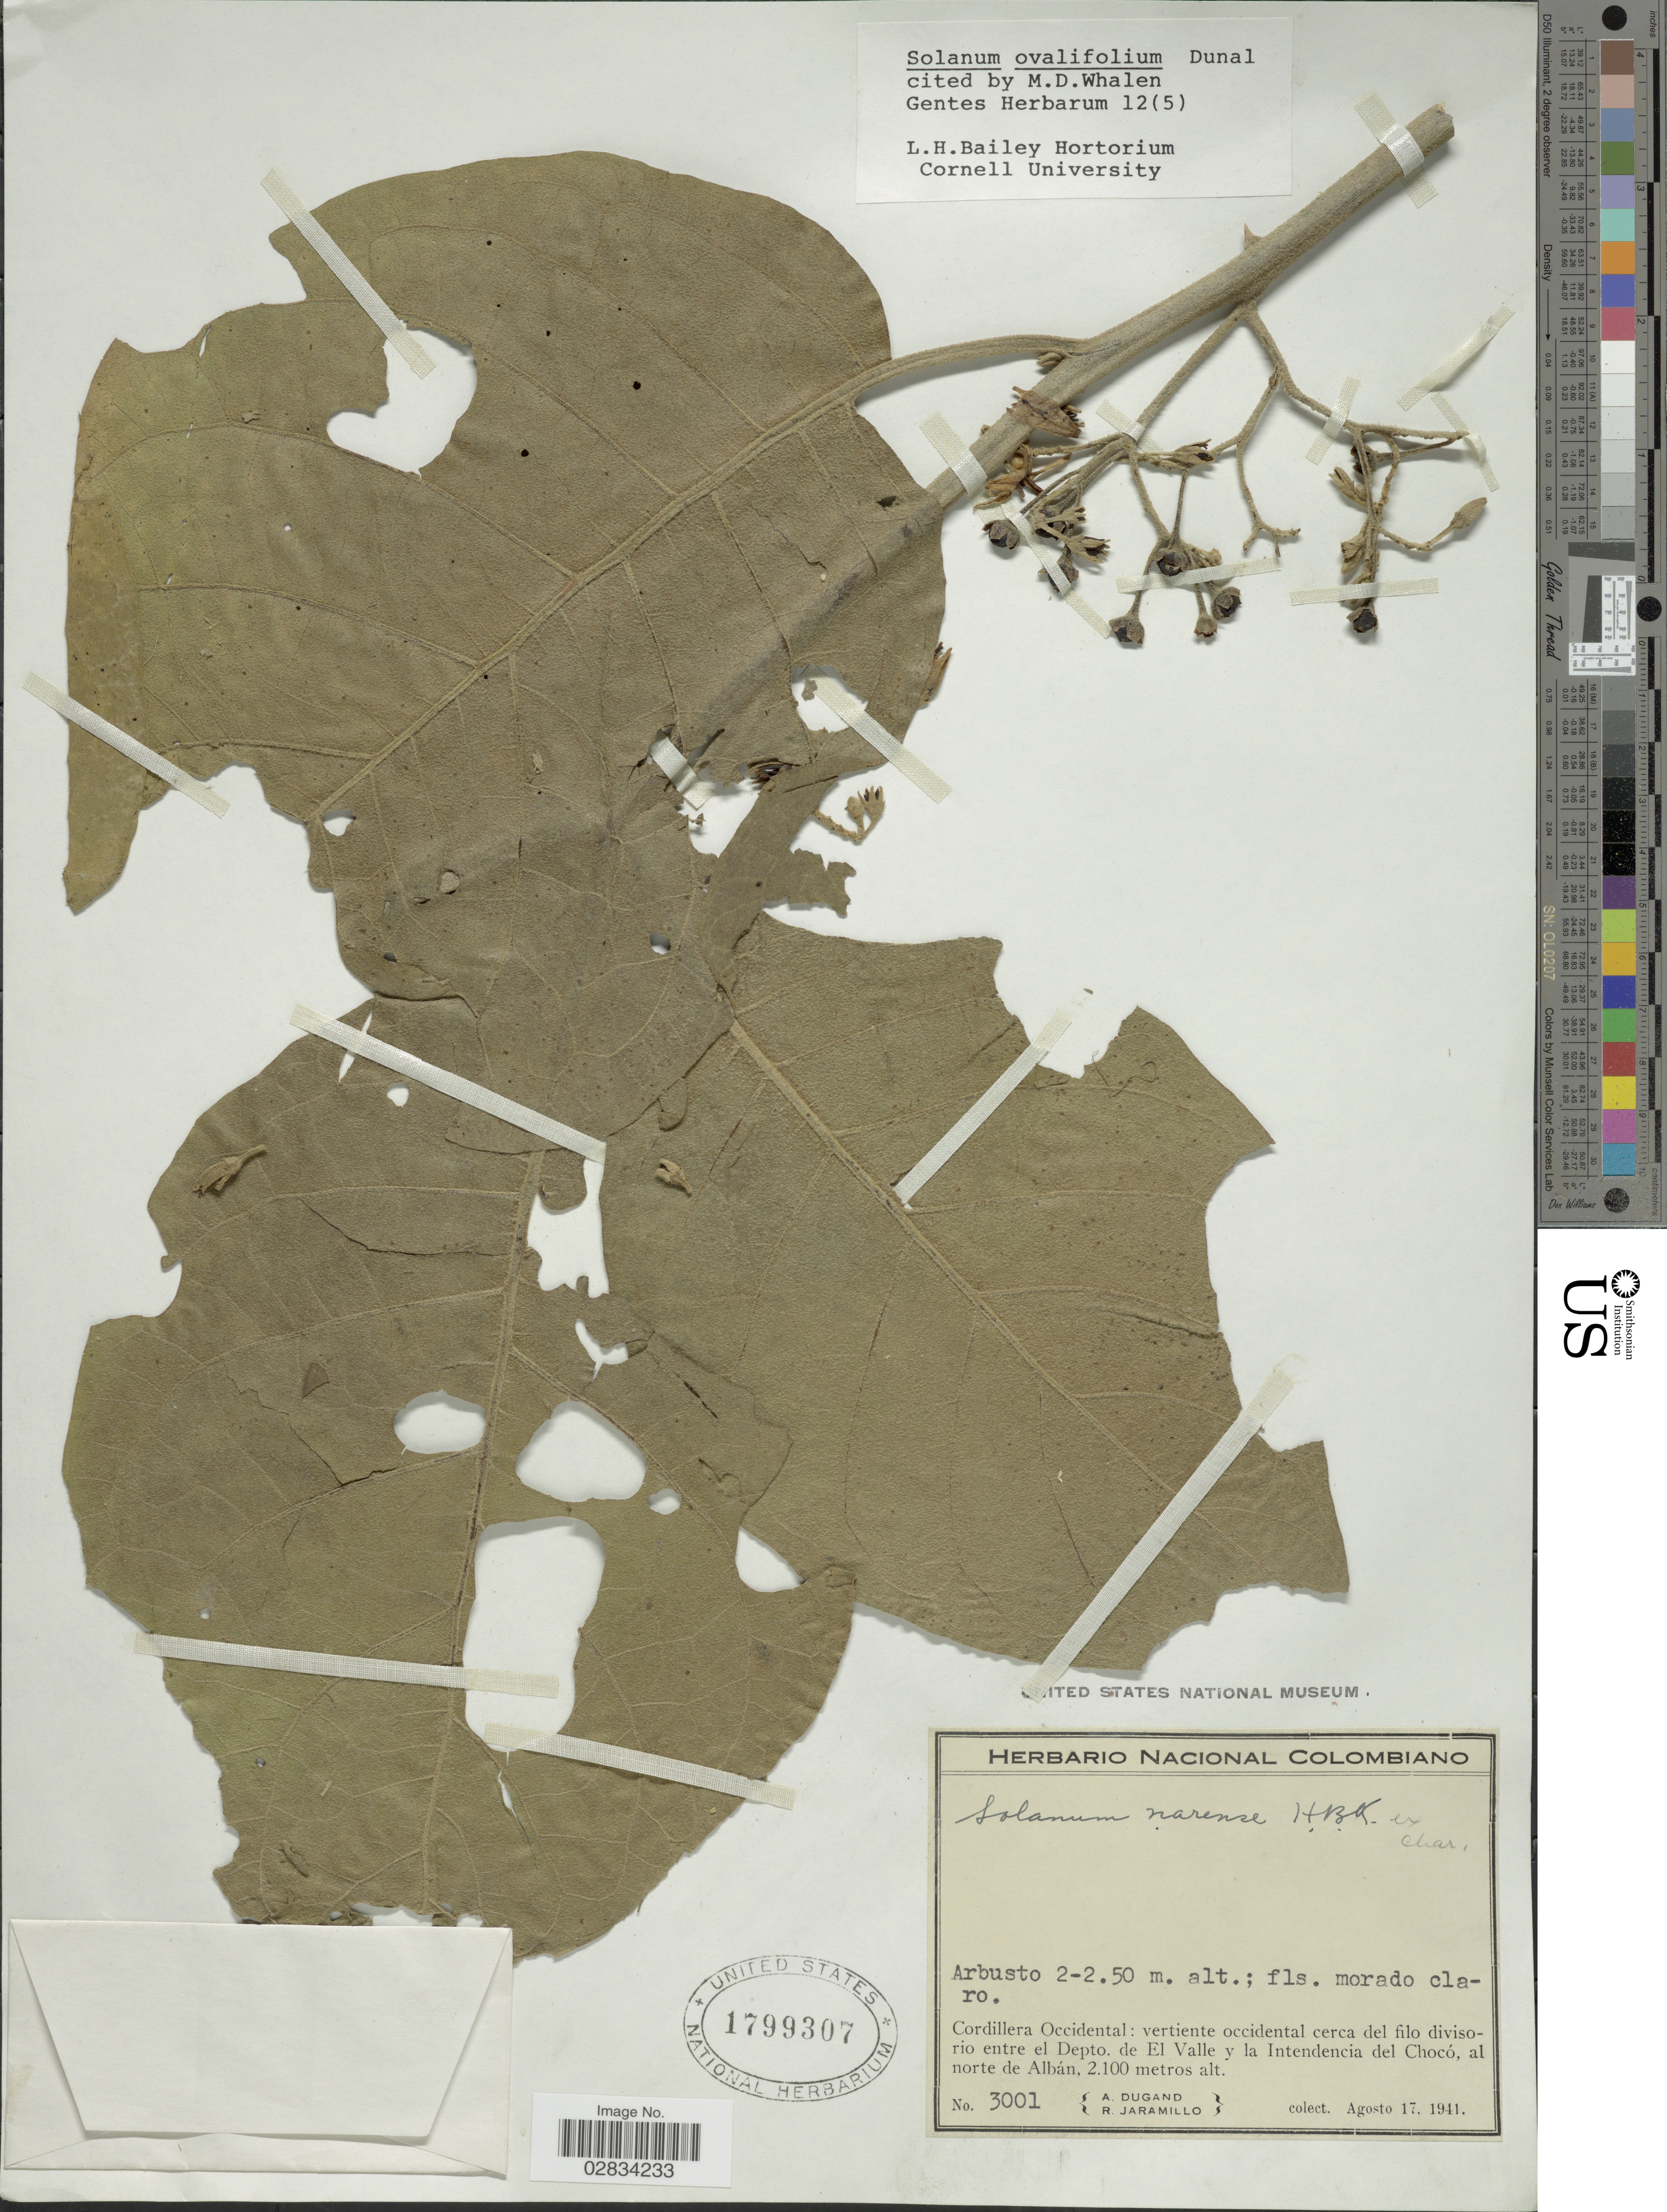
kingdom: Plantae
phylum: Tracheophyta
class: Magnoliopsida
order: Solanales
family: Solanaceae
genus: Solanum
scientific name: Solanum ovalifolium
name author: Dunal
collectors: A. Dugand & R. Jaramillo M.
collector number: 3001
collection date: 1941-08-17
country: Colombia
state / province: Valle del Cauca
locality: Cordillera Occidental, vertiente occidental cerca del filo divisorio entre el Depto. de El Valle y la Intendencia del Chocó, al norte de Albán.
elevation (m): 2100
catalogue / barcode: US 1799307